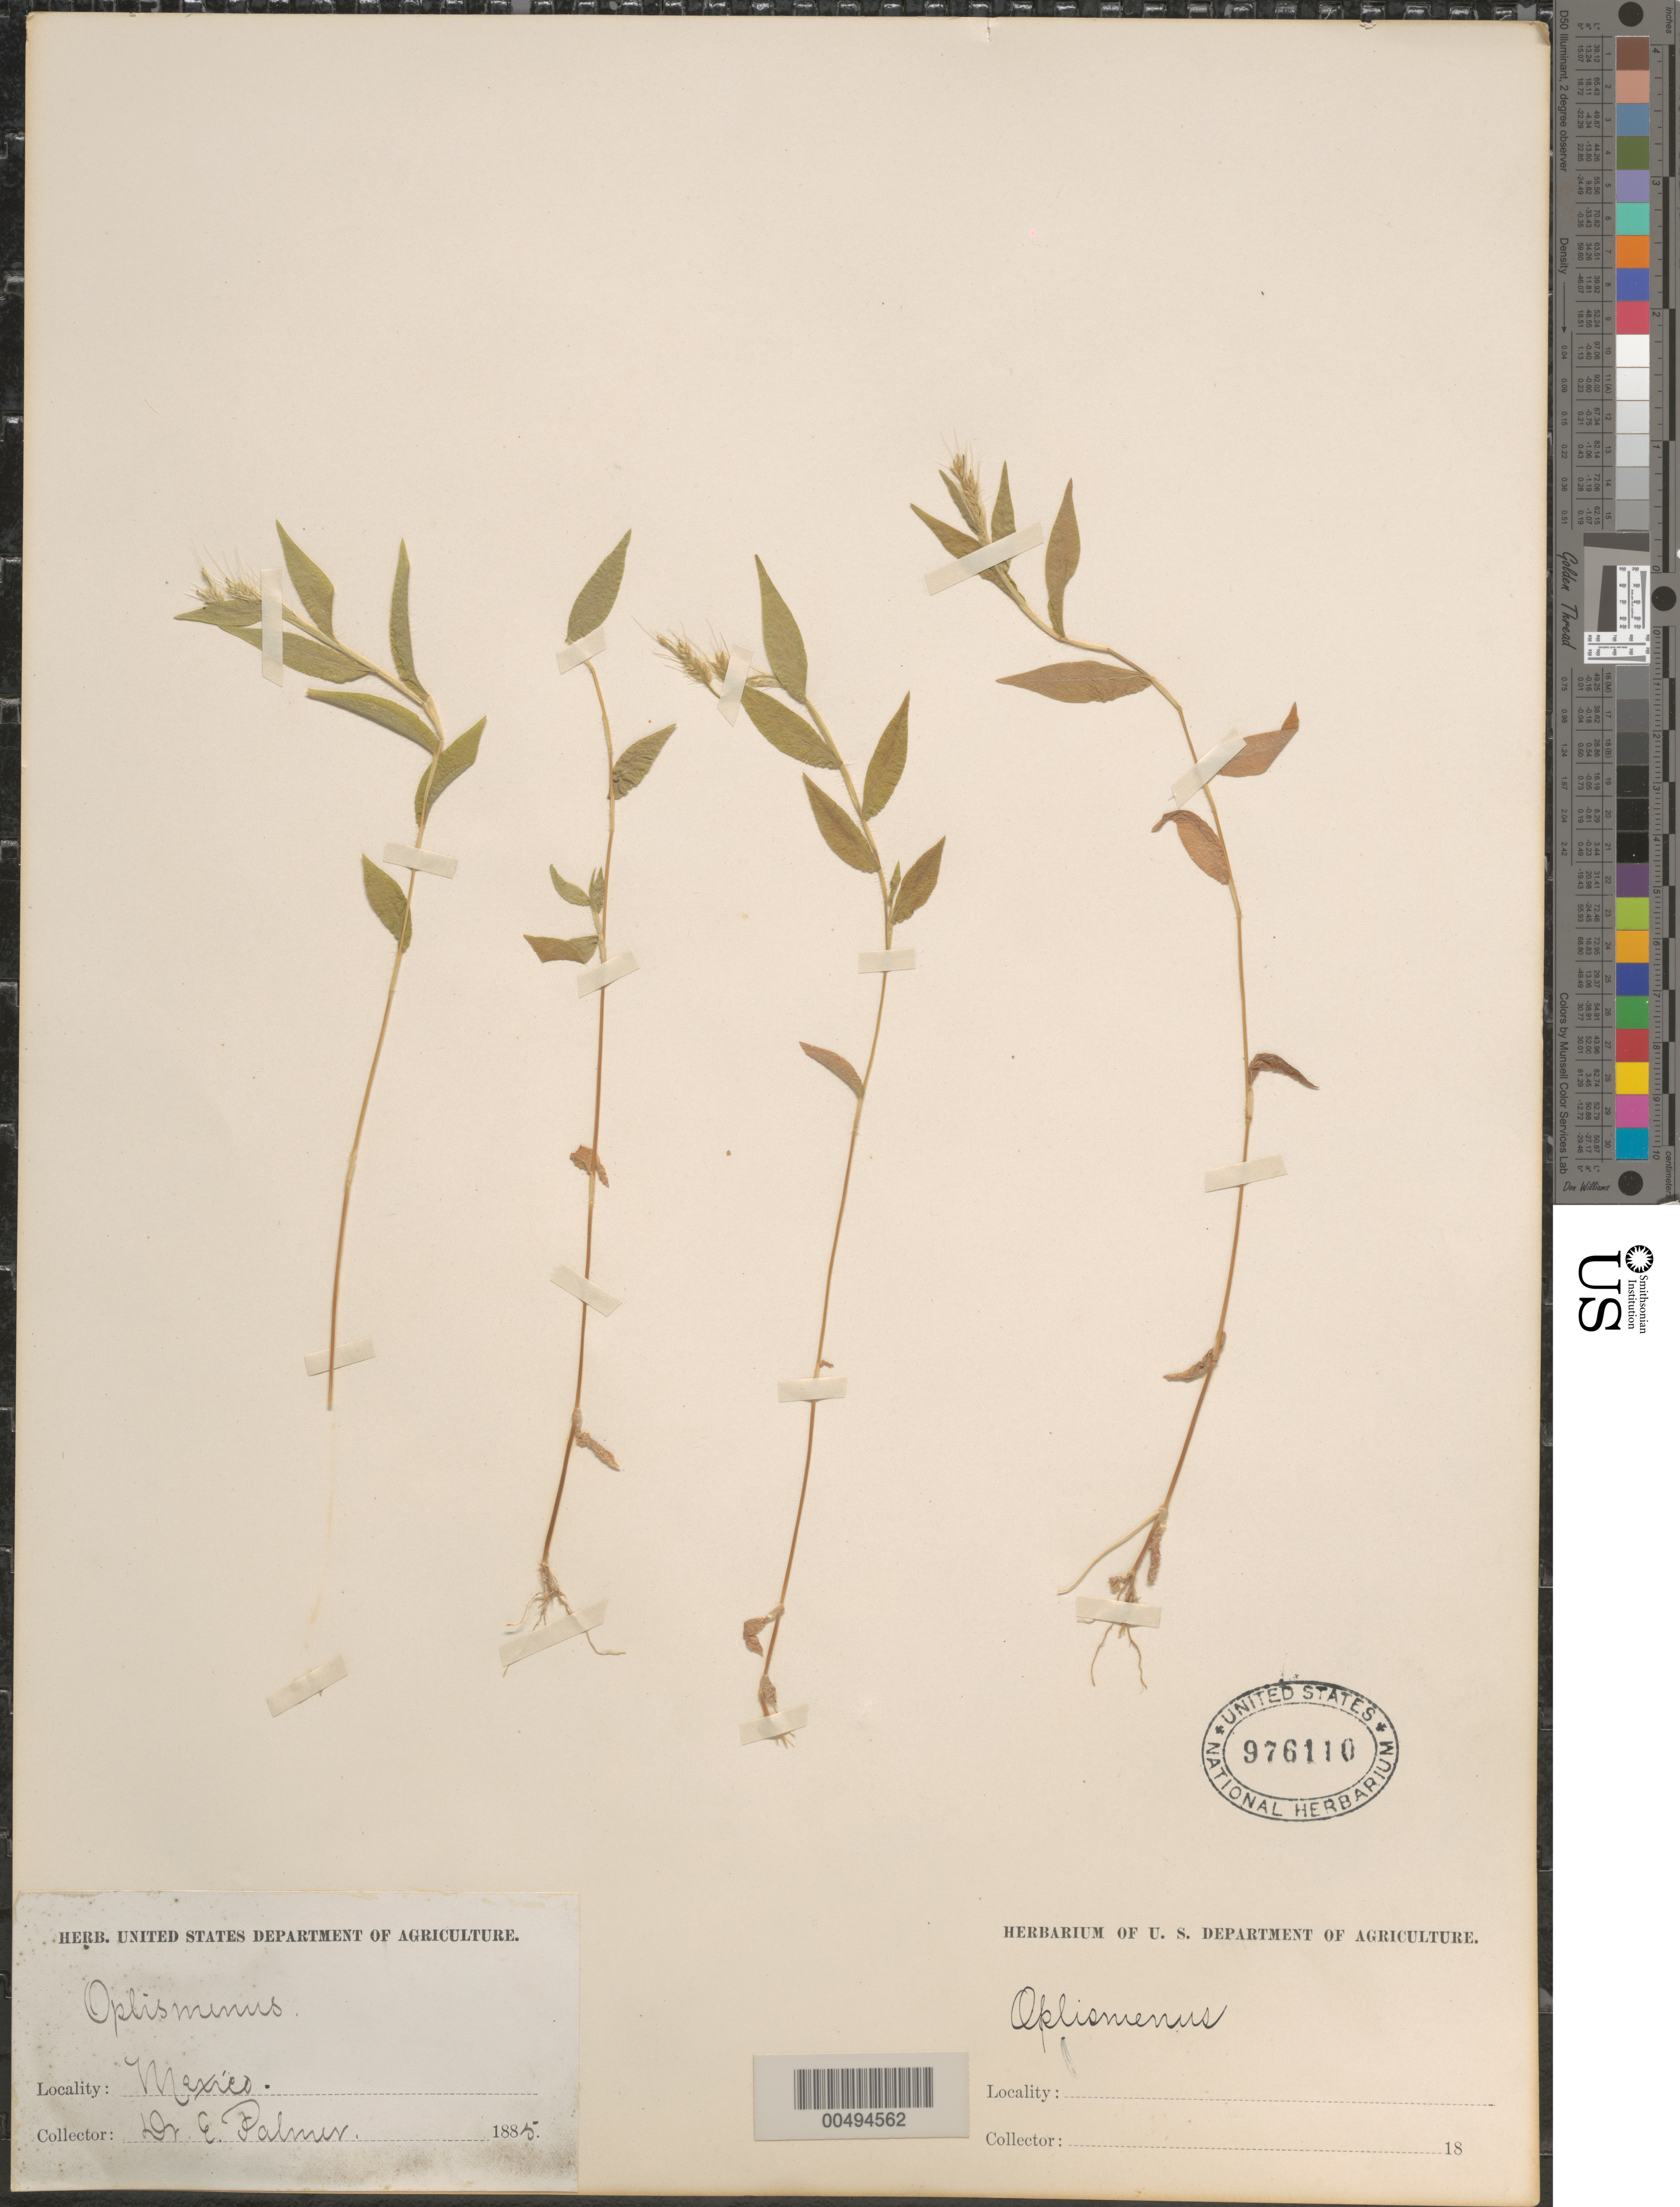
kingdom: Plantae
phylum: Tracheophyta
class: Liliopsida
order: Poales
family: Poaceae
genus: Oplismenus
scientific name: Oplismenus burmannii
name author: (Retz.) P. Beauv.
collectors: E. Palmer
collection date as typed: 1885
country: Mexico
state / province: Durango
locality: San Ramon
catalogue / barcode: US 976110